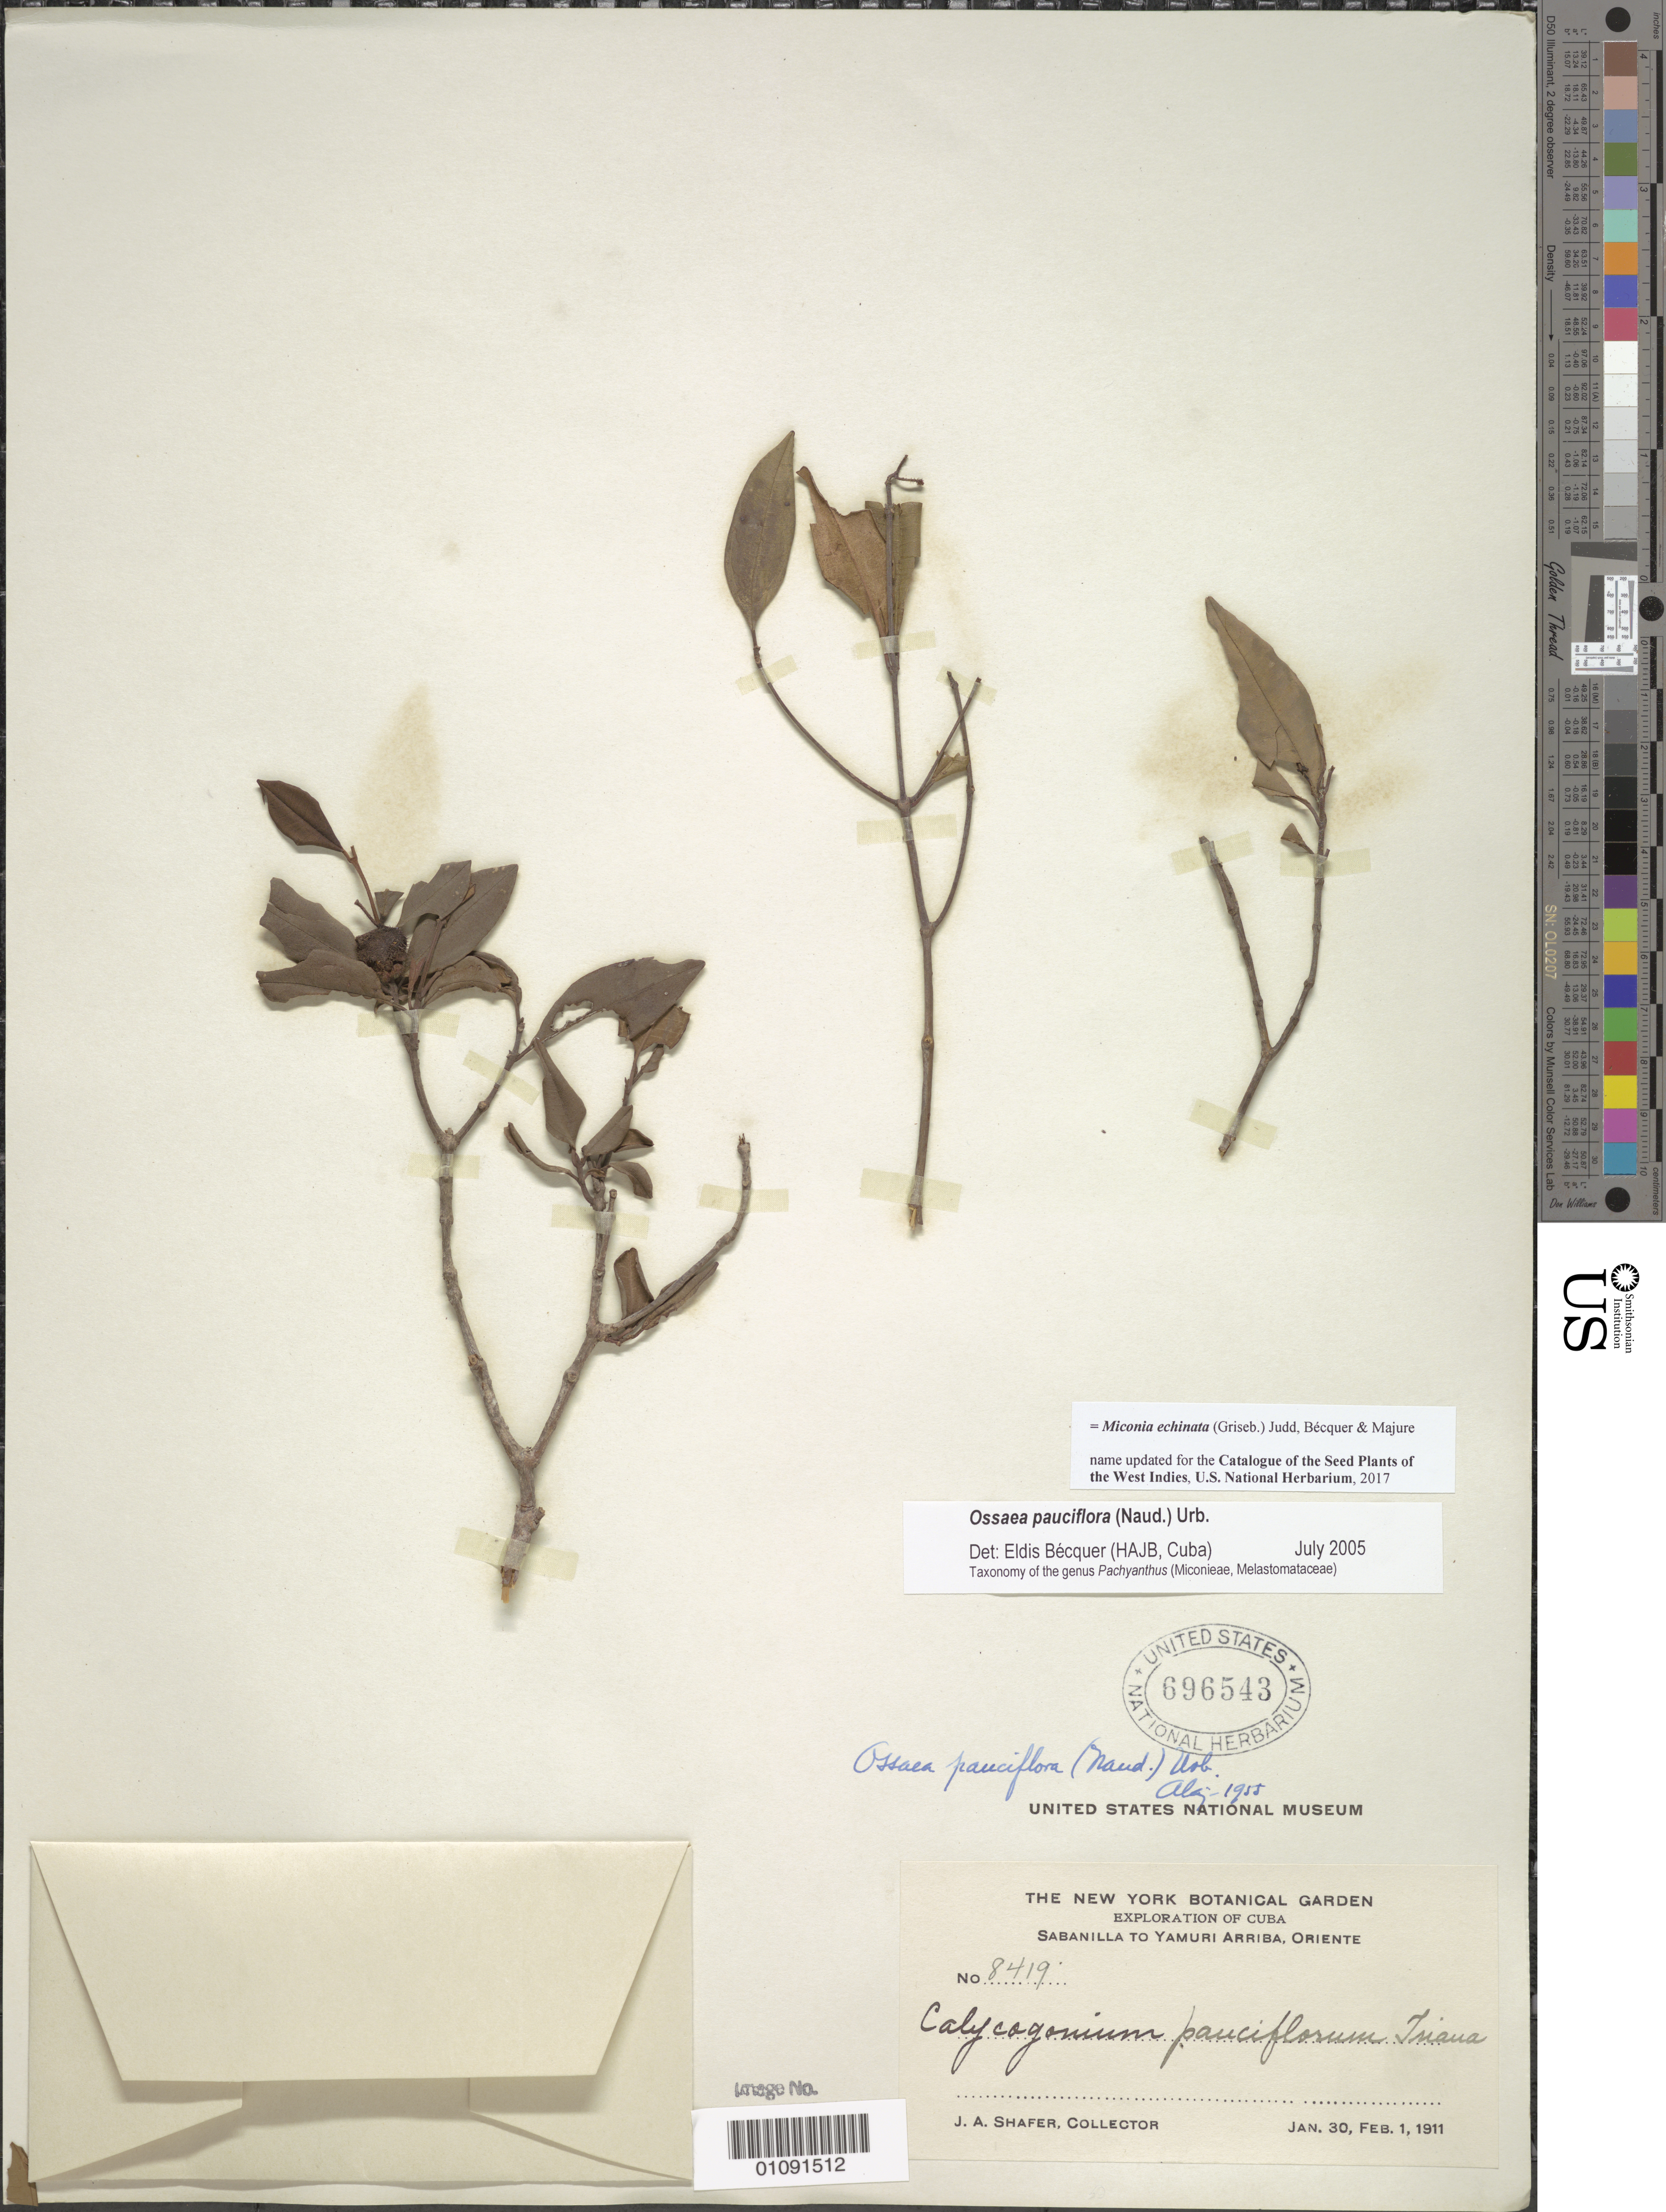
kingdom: Plantae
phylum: Tracheophyta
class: Magnoliopsida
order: Myrtales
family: Melastomataceae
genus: Miconia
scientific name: Miconia echinata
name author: (Griseb.) Judd et al.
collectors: J. A. Shafer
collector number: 8419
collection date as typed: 30 Jan 1911 and 01 Feb 1911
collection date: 1911-01-30,1911-02-01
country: Cuba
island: Cuba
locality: Oriente, Sabanilla to Yamuri Arriba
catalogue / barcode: US 696543